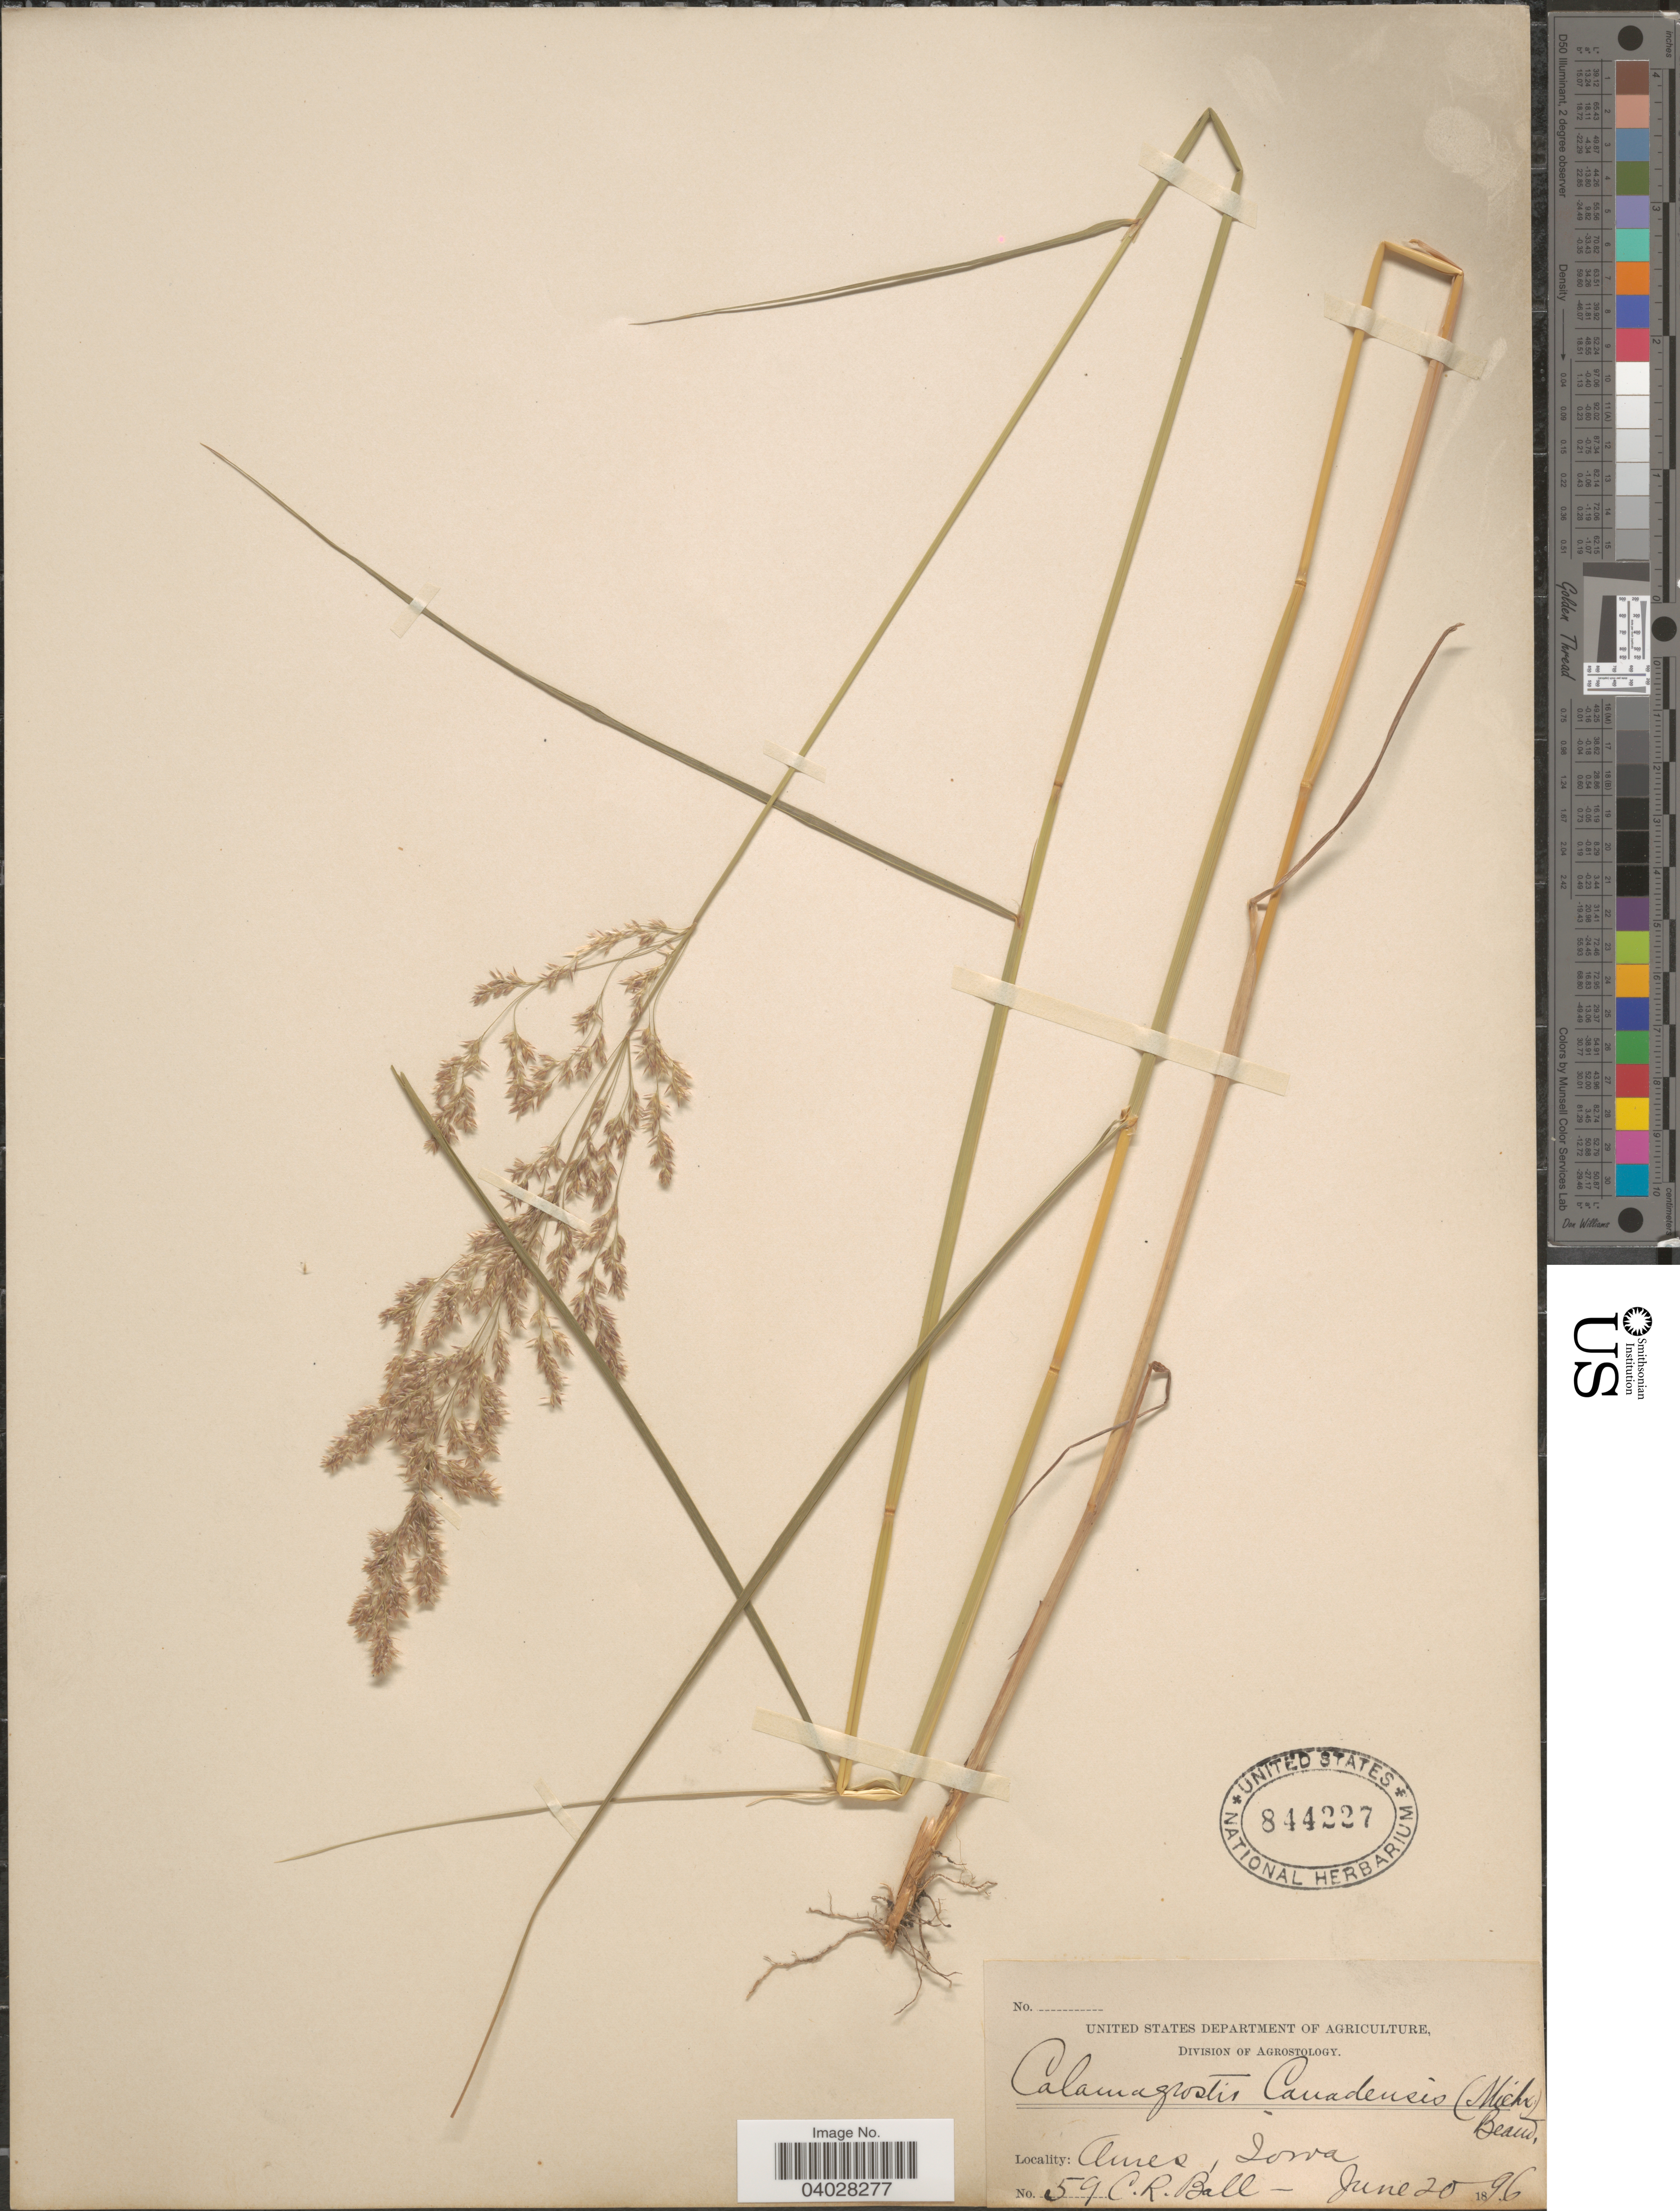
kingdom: Plantae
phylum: Tracheophyta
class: Liliopsida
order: Poales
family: Poaceae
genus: Calamagrostis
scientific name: Calamagrostis canadensis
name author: (Michx.) P. Beauv.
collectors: C. R. Ball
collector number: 59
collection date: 1896-06-20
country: United States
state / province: Iowa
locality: Ames.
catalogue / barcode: US 844227